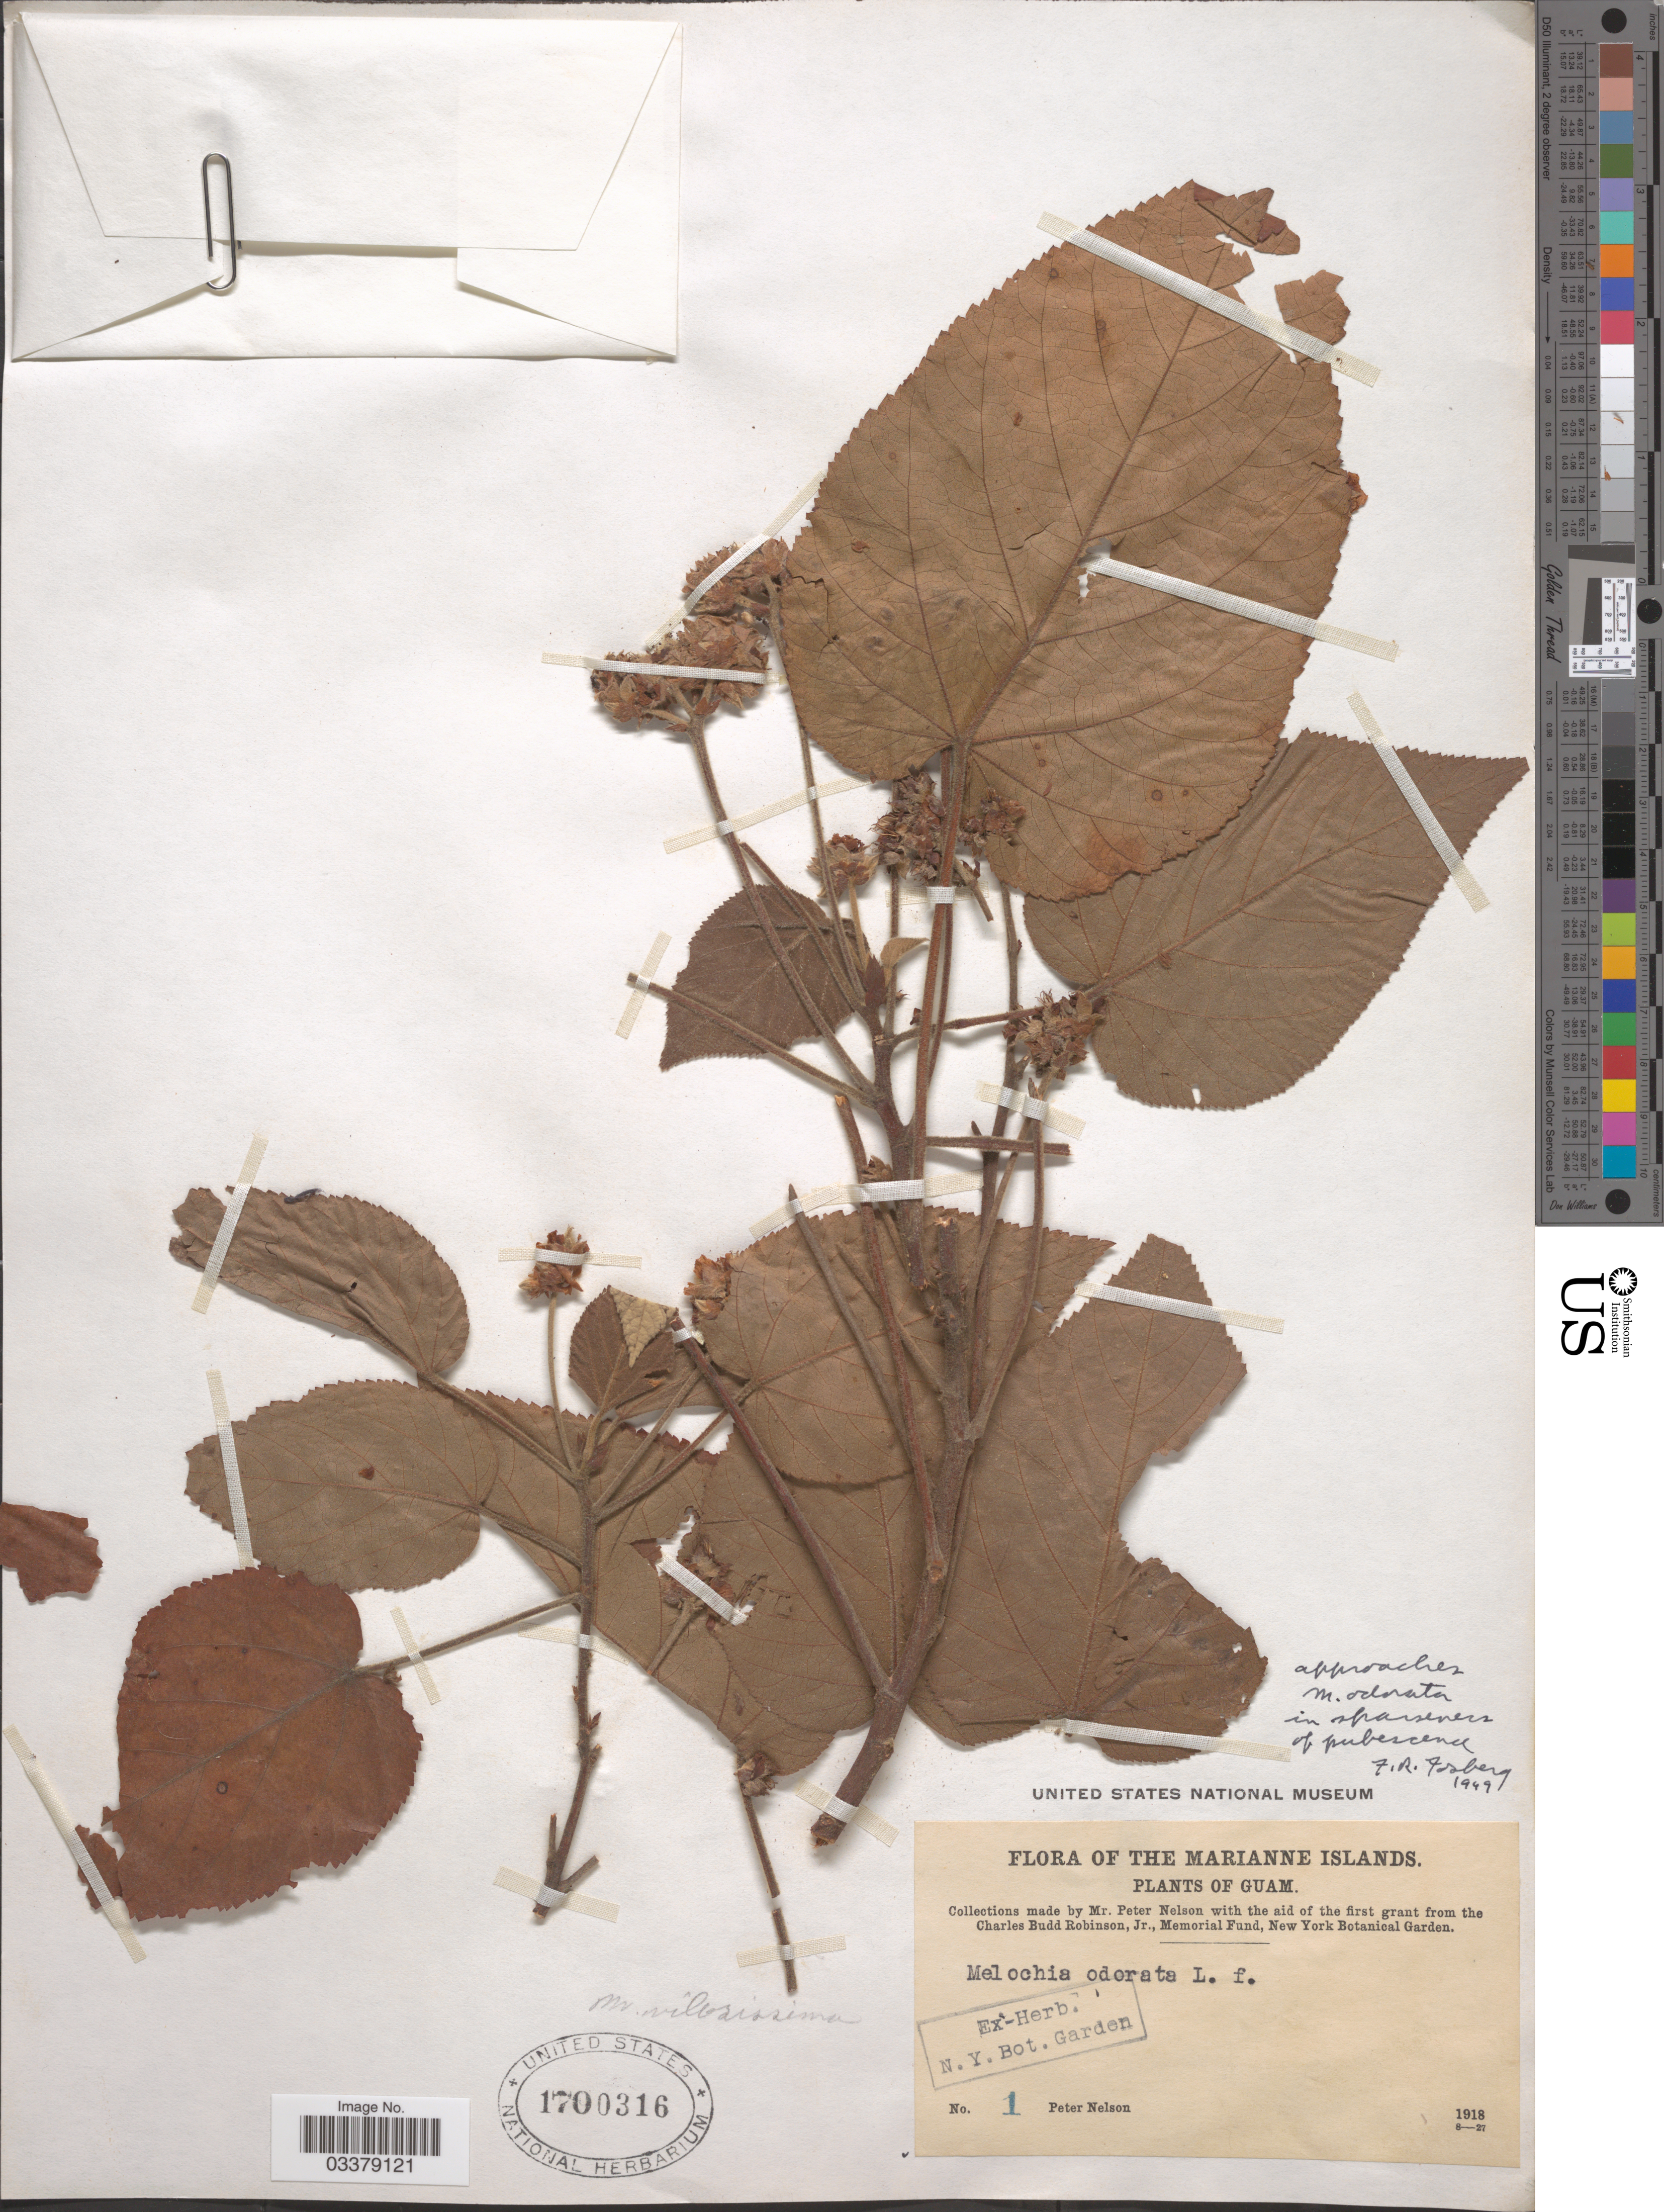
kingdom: Plantae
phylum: Tracheophyta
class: Magnoliopsida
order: Malvales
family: Malvaceae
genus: Melochia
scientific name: Melochia villosissima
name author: (C. Presl) Merr.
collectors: P. Nelson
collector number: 1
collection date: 1918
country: Guam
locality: The Marianne Islands.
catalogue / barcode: US 1700316